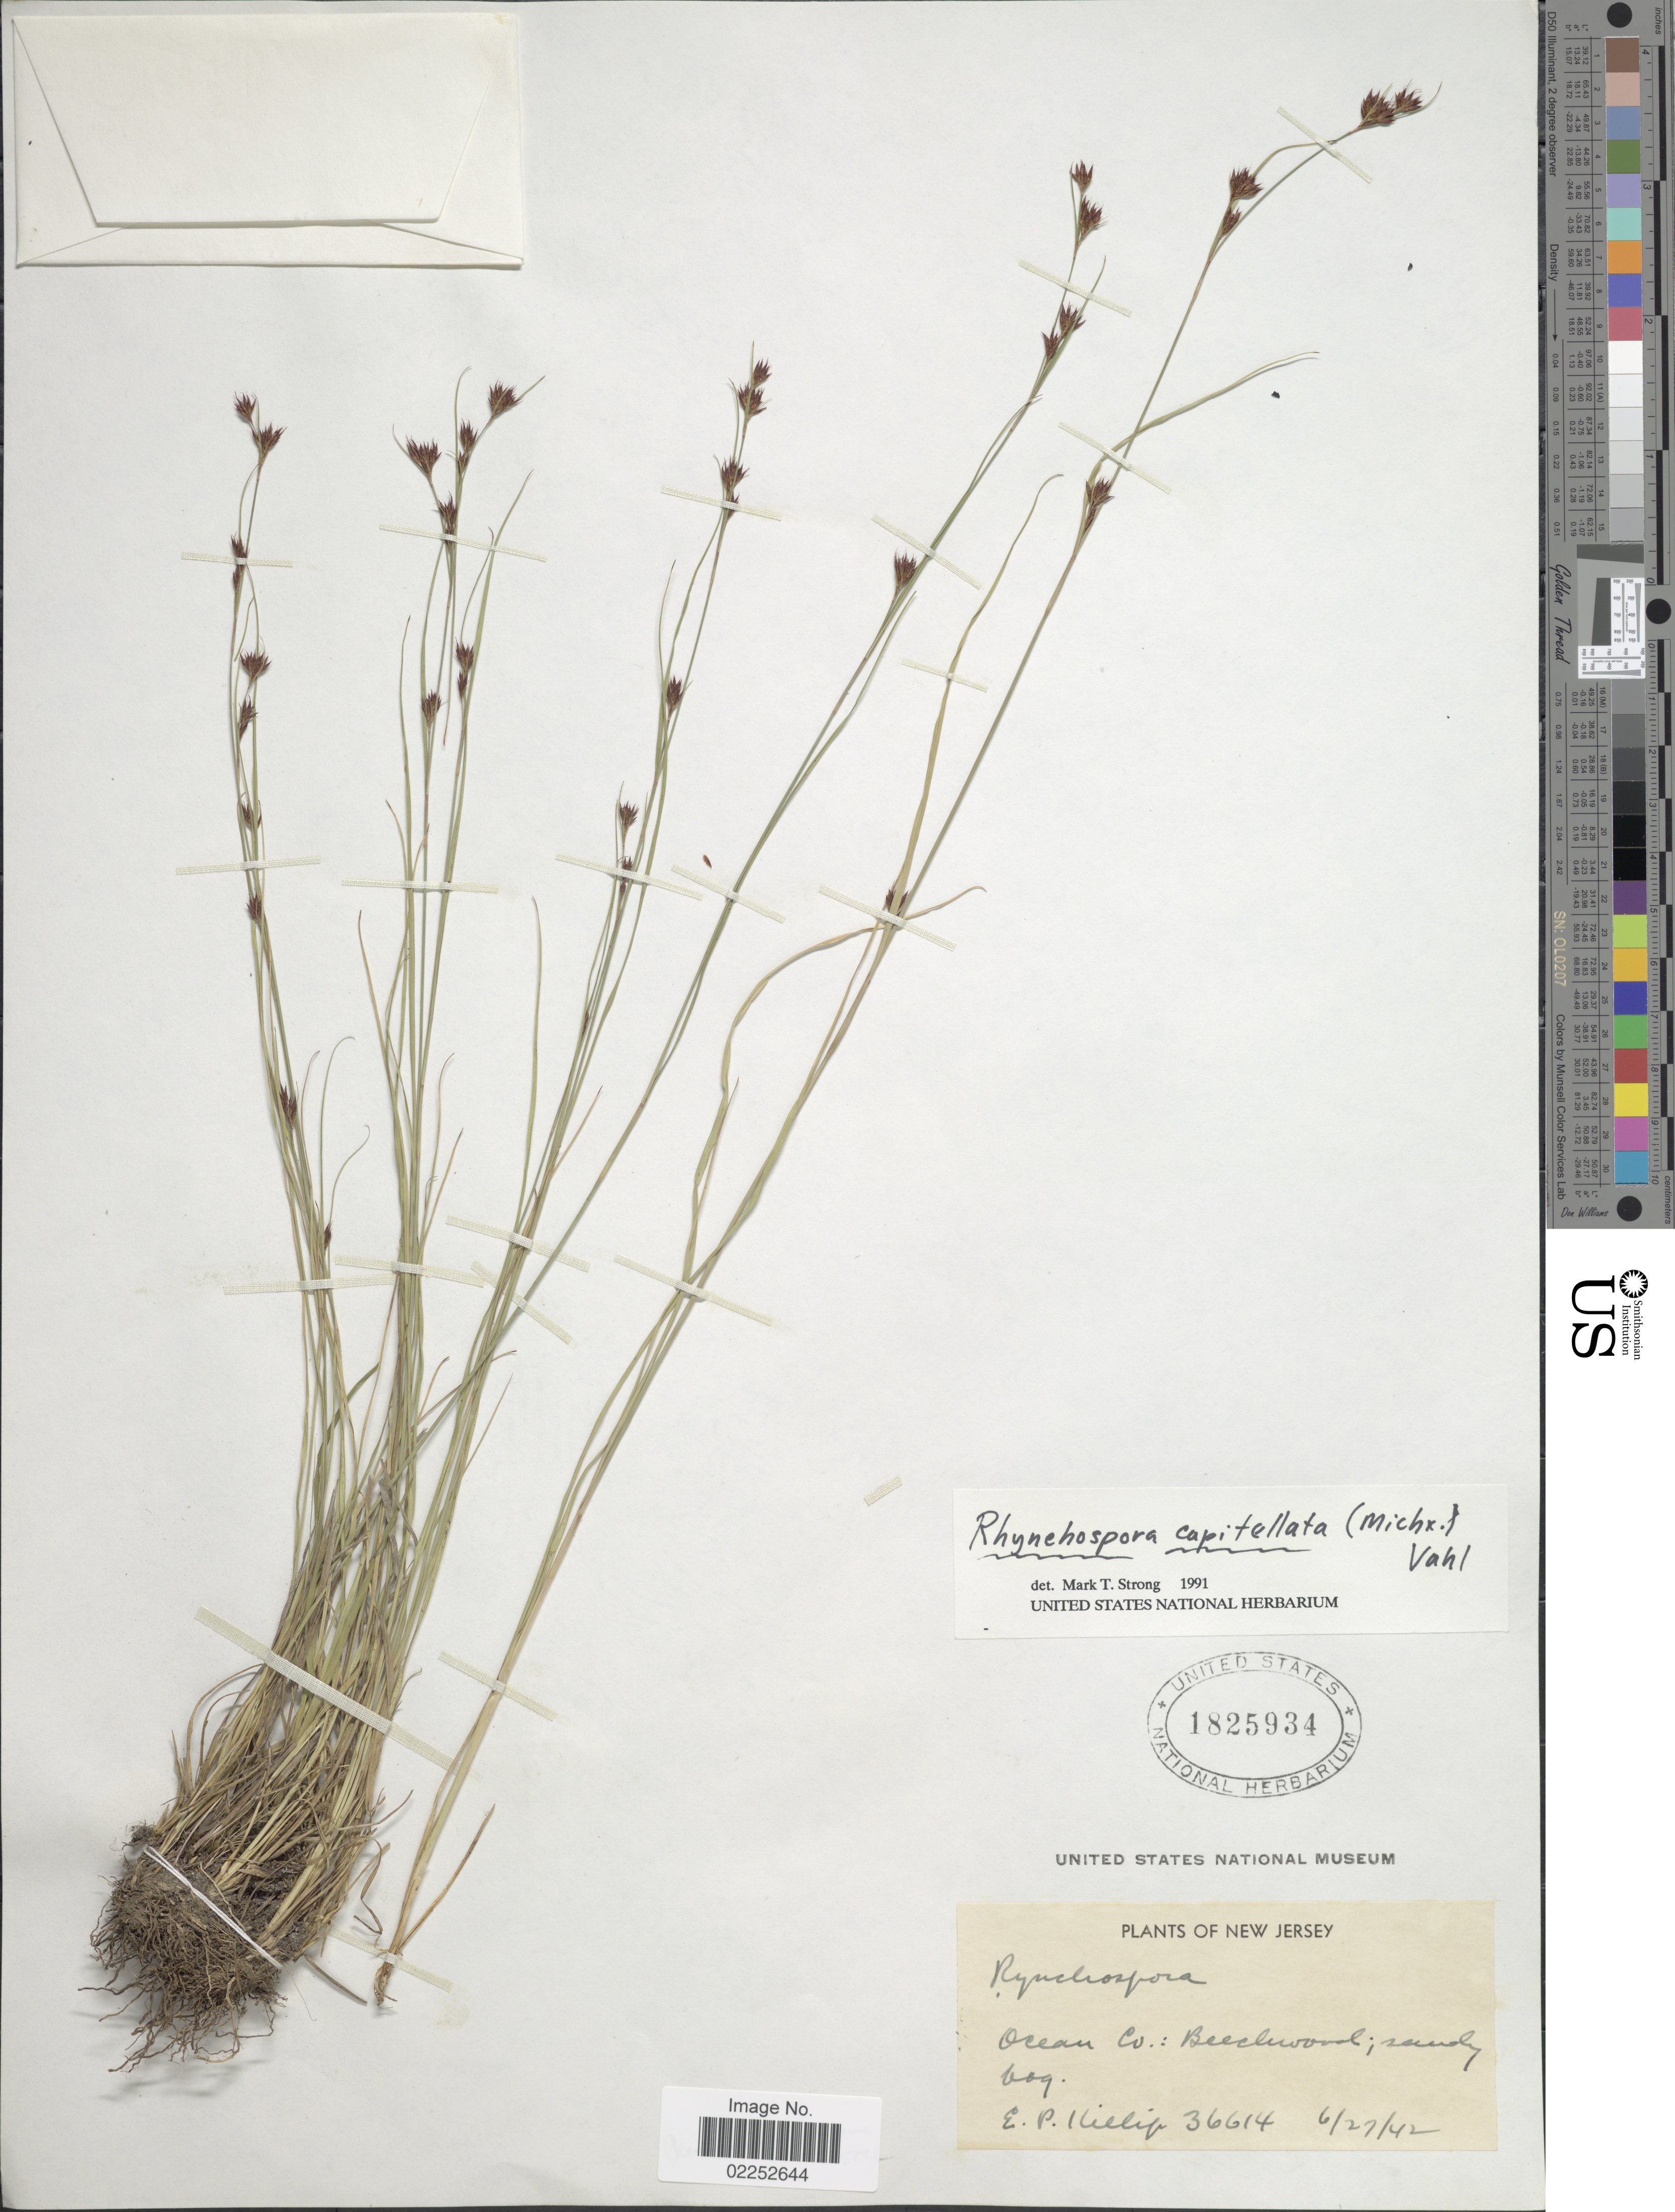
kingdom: Plantae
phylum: Tracheophyta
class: Liliopsida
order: Poales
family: Cyperaceae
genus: Rhynchospora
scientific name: Rhynchospora capitellata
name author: (Michx.) Vahl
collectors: E. P. Killip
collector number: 36614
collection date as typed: Transcribed d/m/y: 27/6/42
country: United States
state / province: New Jersey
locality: Ocean Co: Beechwood; sandy bog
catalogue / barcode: US 1825934